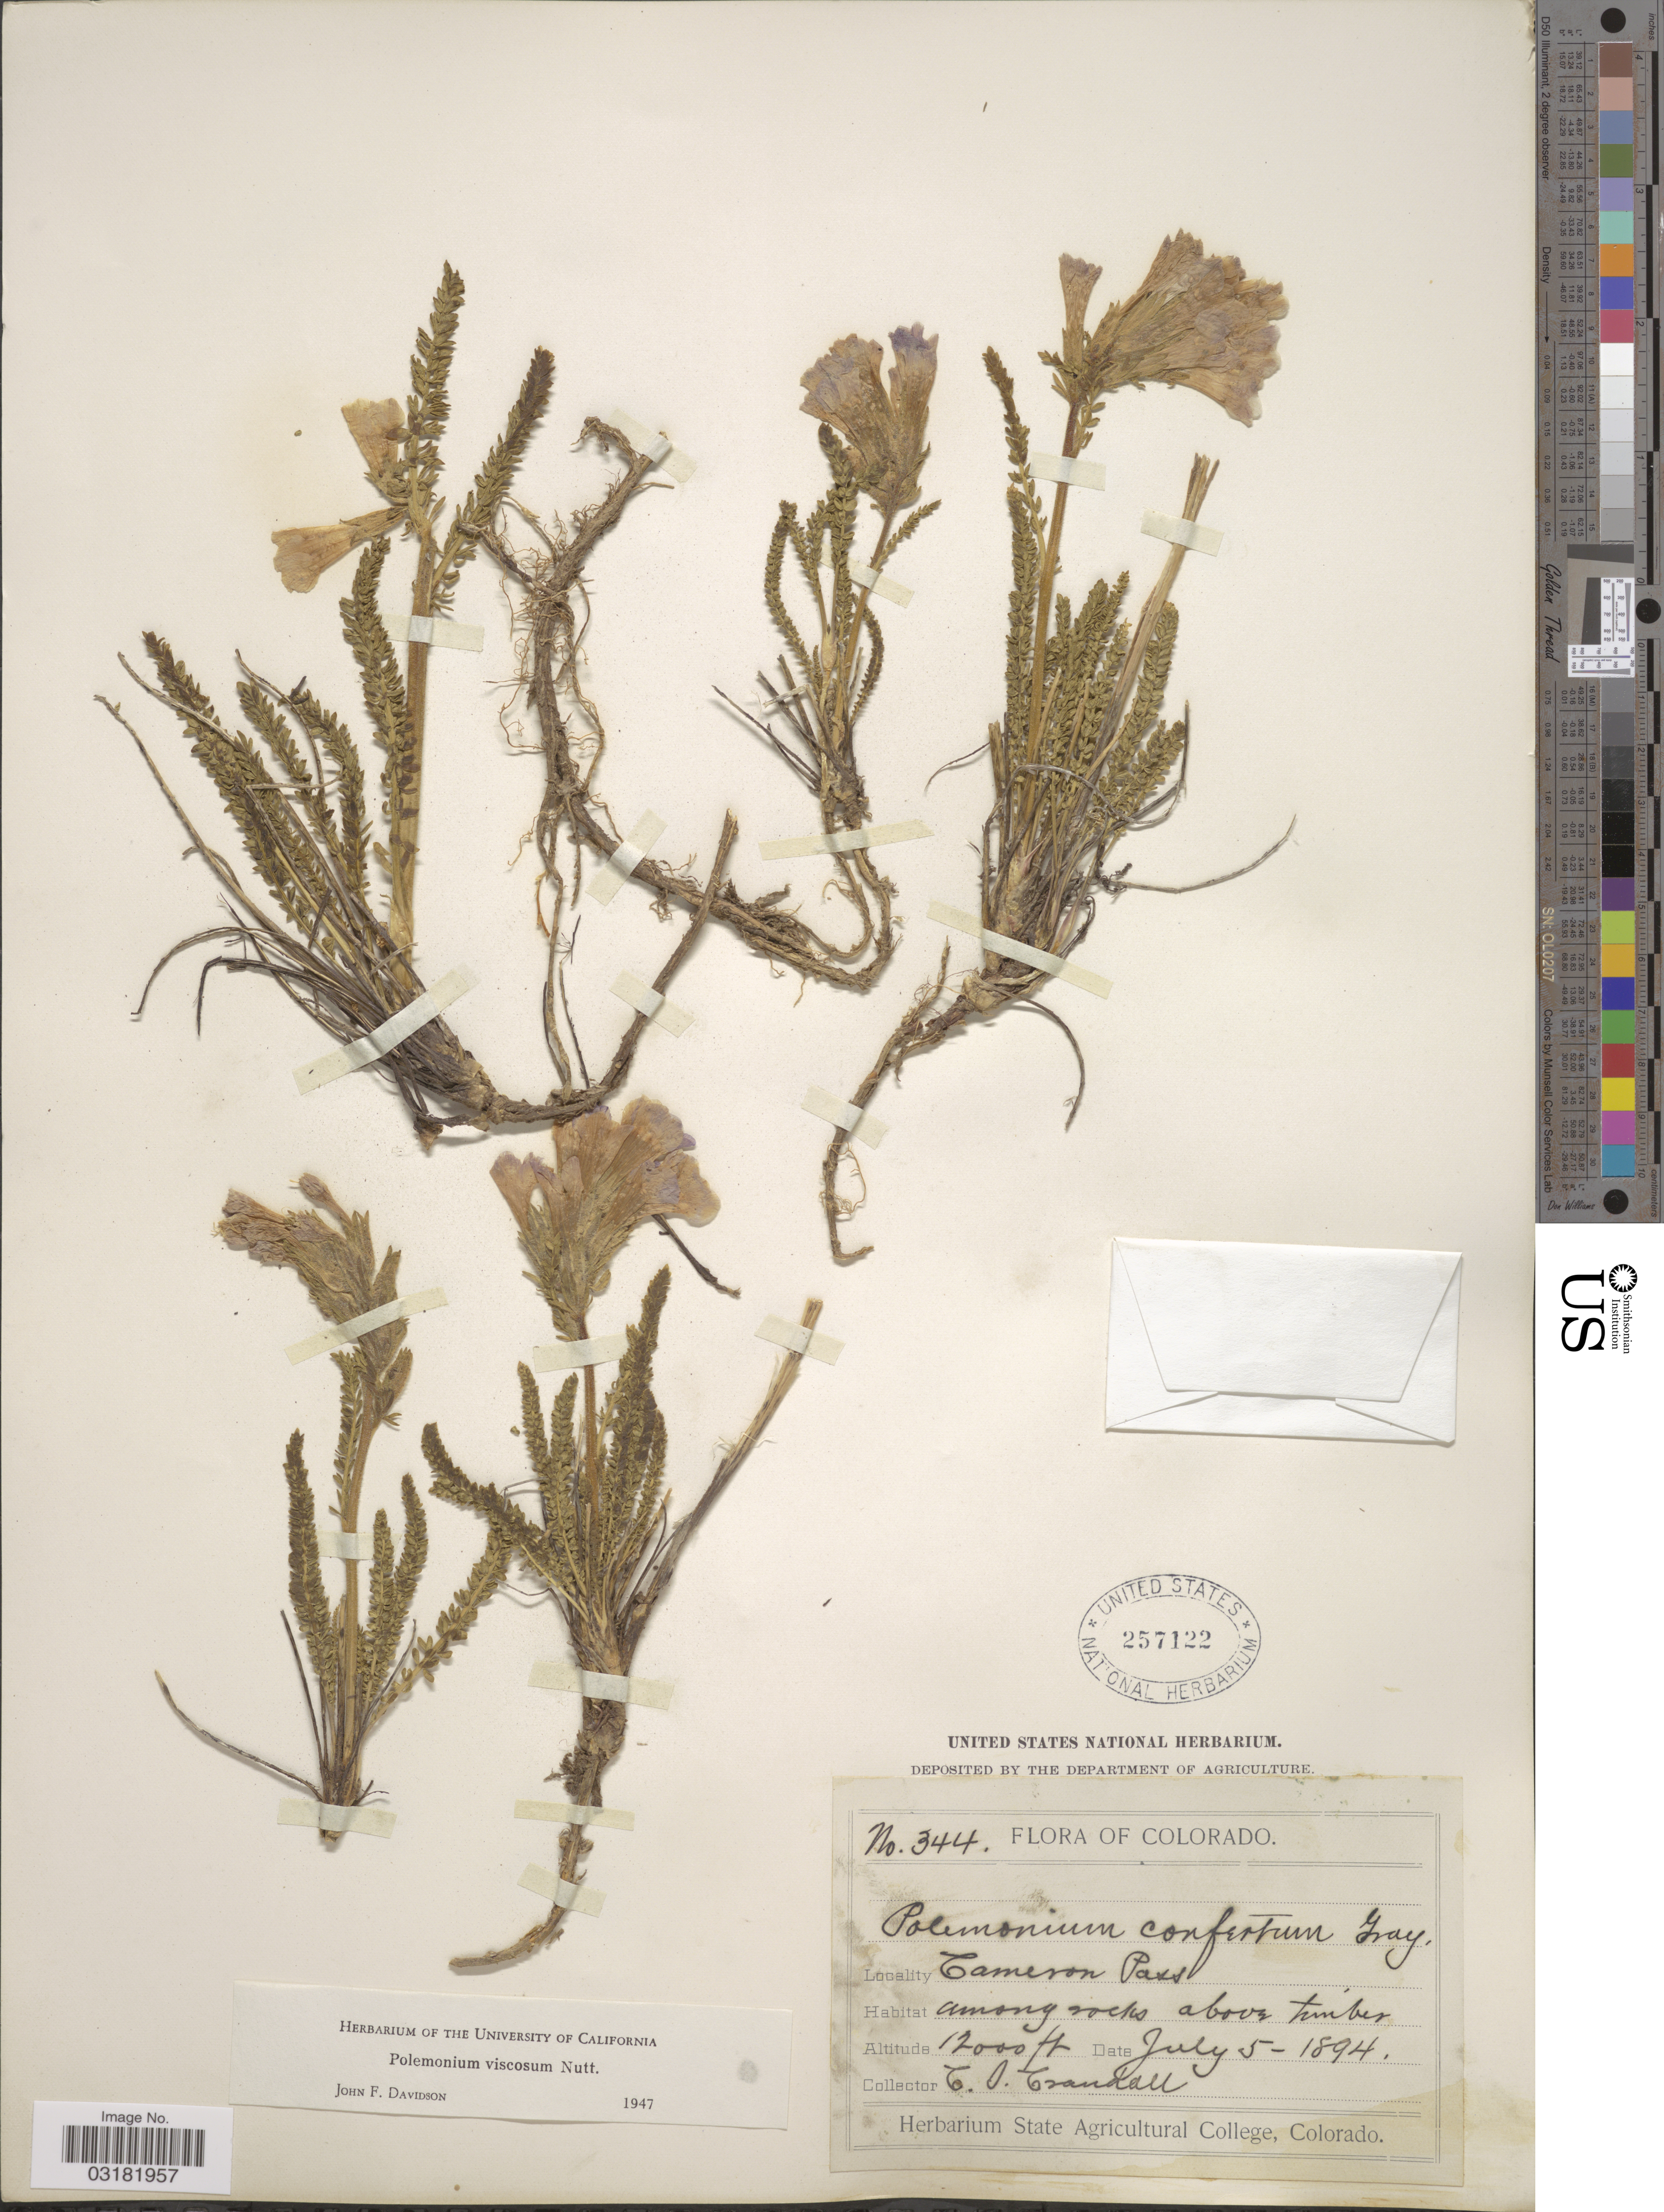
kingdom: Plantae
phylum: Tracheophyta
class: Magnoliopsida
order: Ericales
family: Polemoniaceae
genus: Polemonium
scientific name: Polemonium viscosum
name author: Nutt.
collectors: C. Crandall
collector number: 344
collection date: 1894-07-05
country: United States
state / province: Colorado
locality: Cameron Pass.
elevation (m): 3658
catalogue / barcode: US 257122